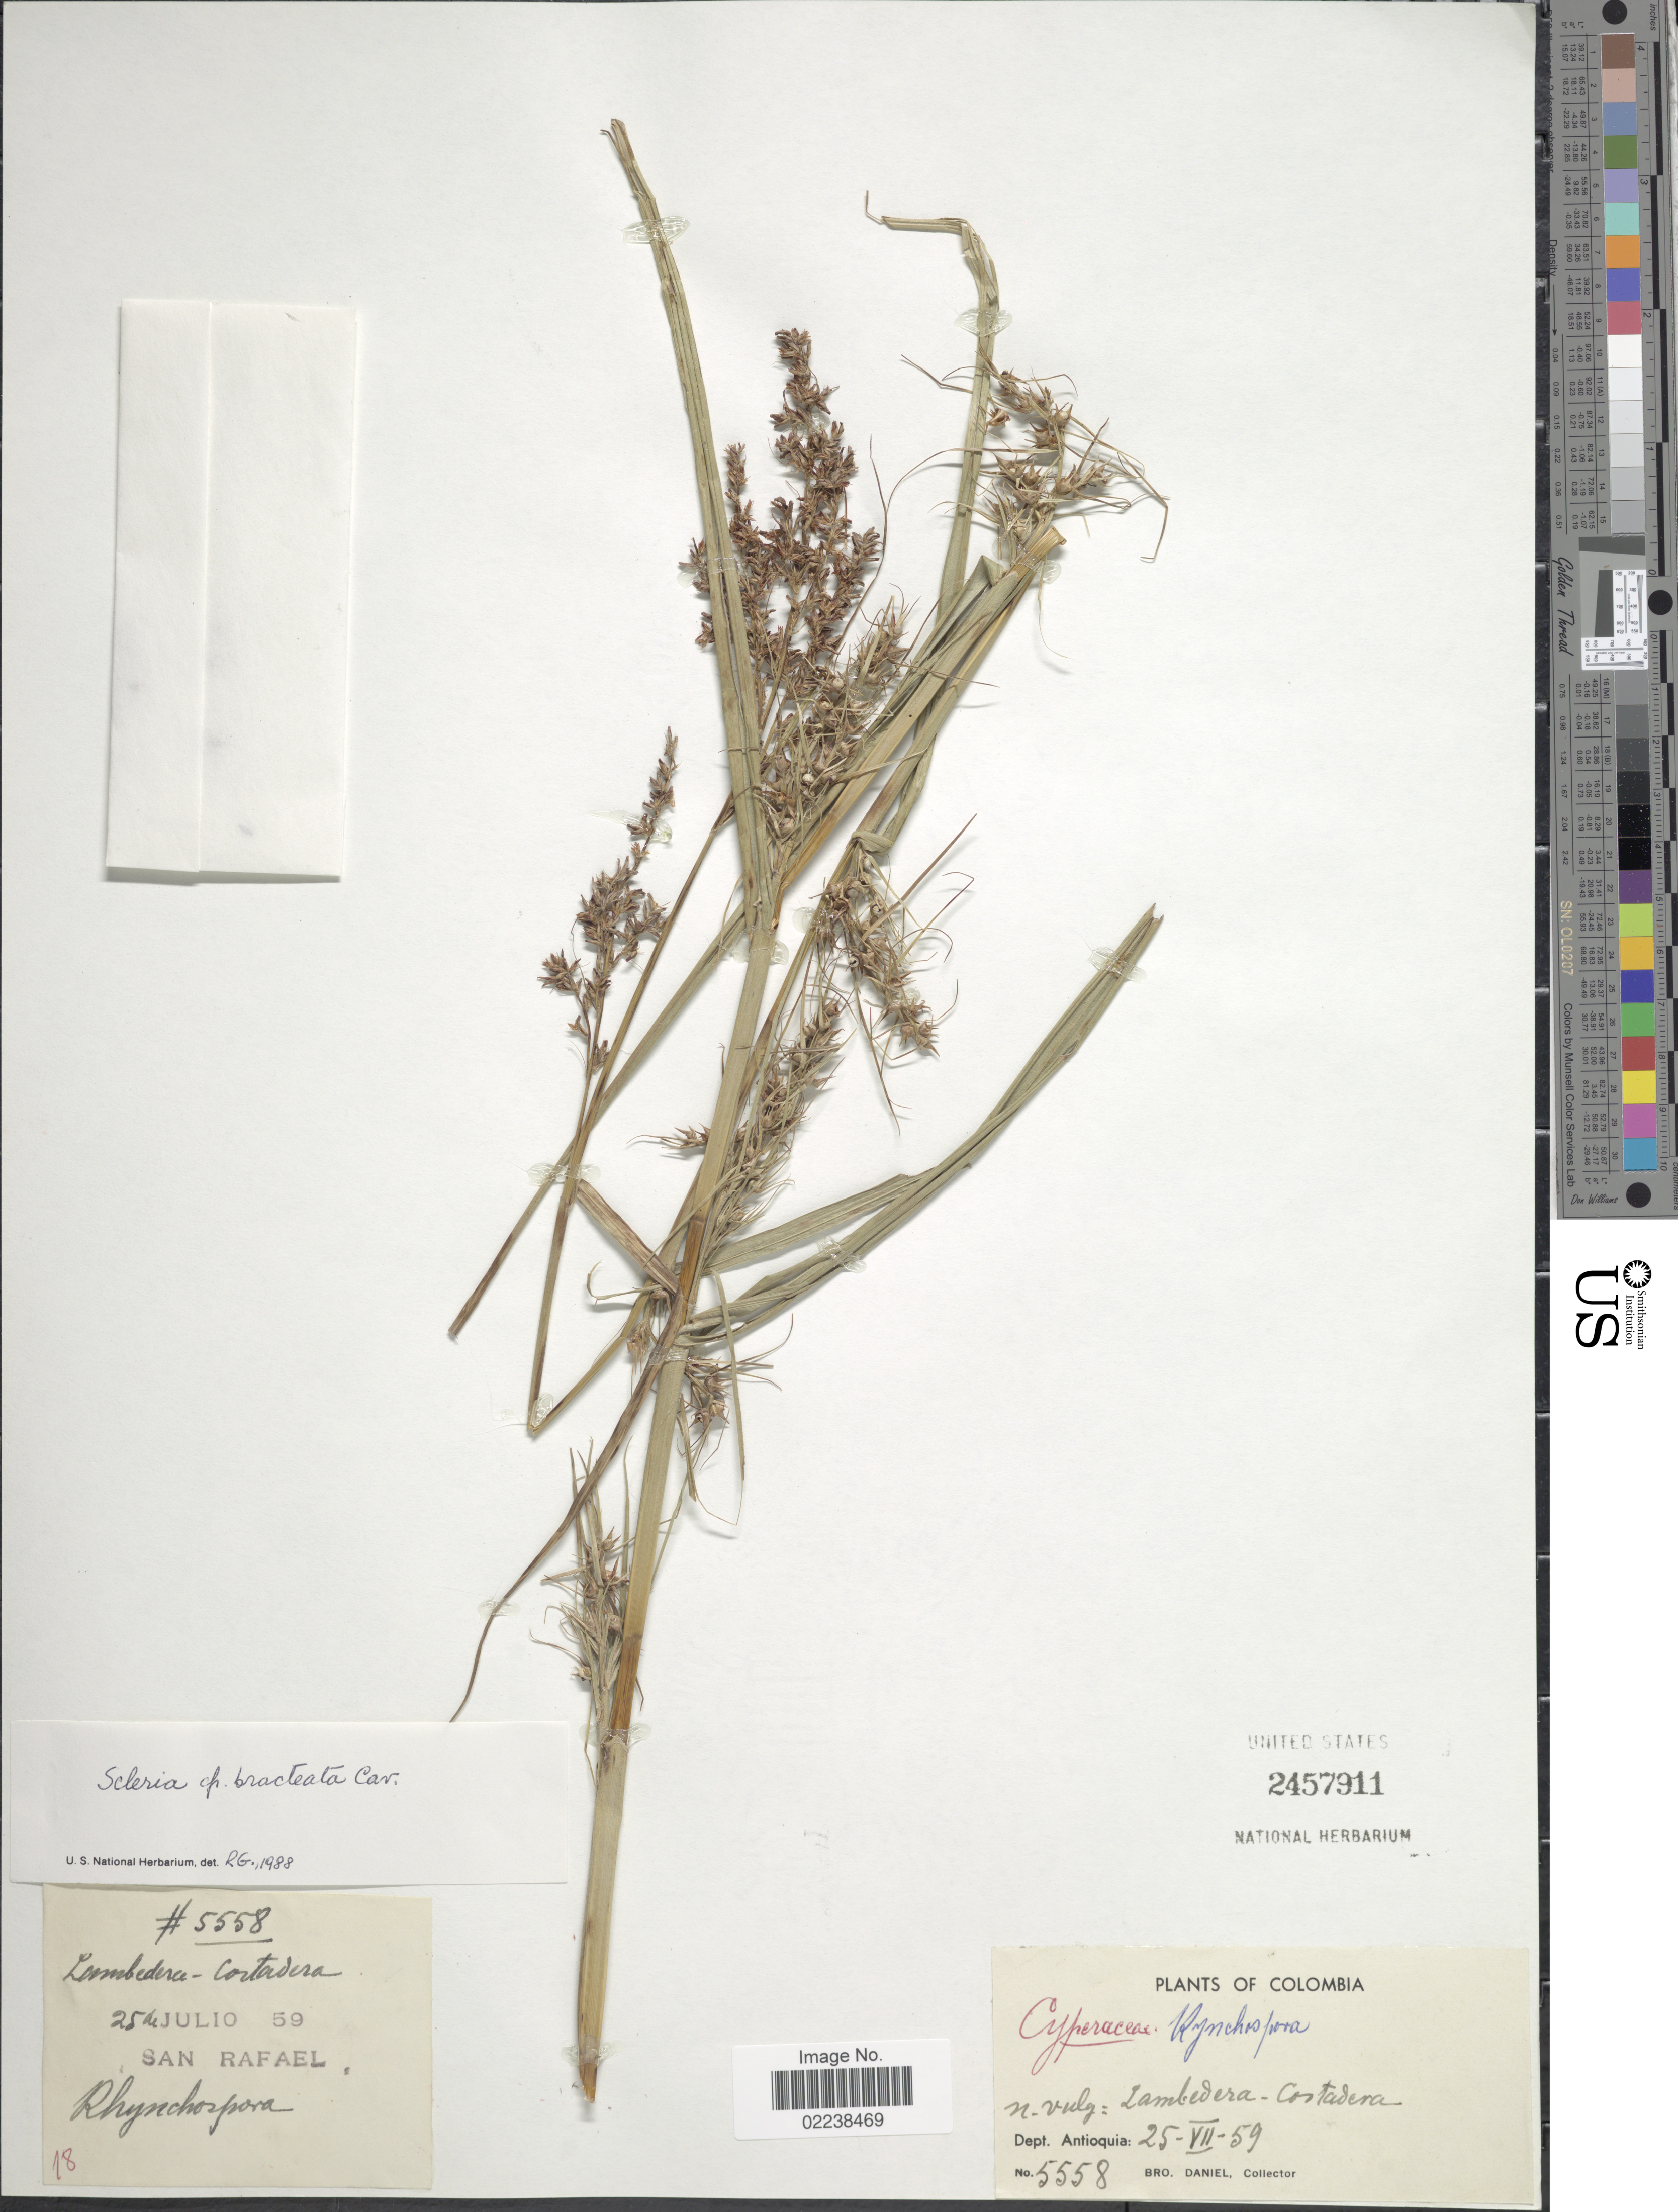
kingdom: Plantae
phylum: Tracheophyta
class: Liliopsida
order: Poales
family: Cyperaceae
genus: Scleria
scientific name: Scleria bracteata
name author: Cav.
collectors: Bro. Daniel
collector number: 18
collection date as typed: Transcribed d/m/y: 25/7/59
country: Colombia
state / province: Antioquia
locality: Dept. Antioquia: San Rafael.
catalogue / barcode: US 2457911